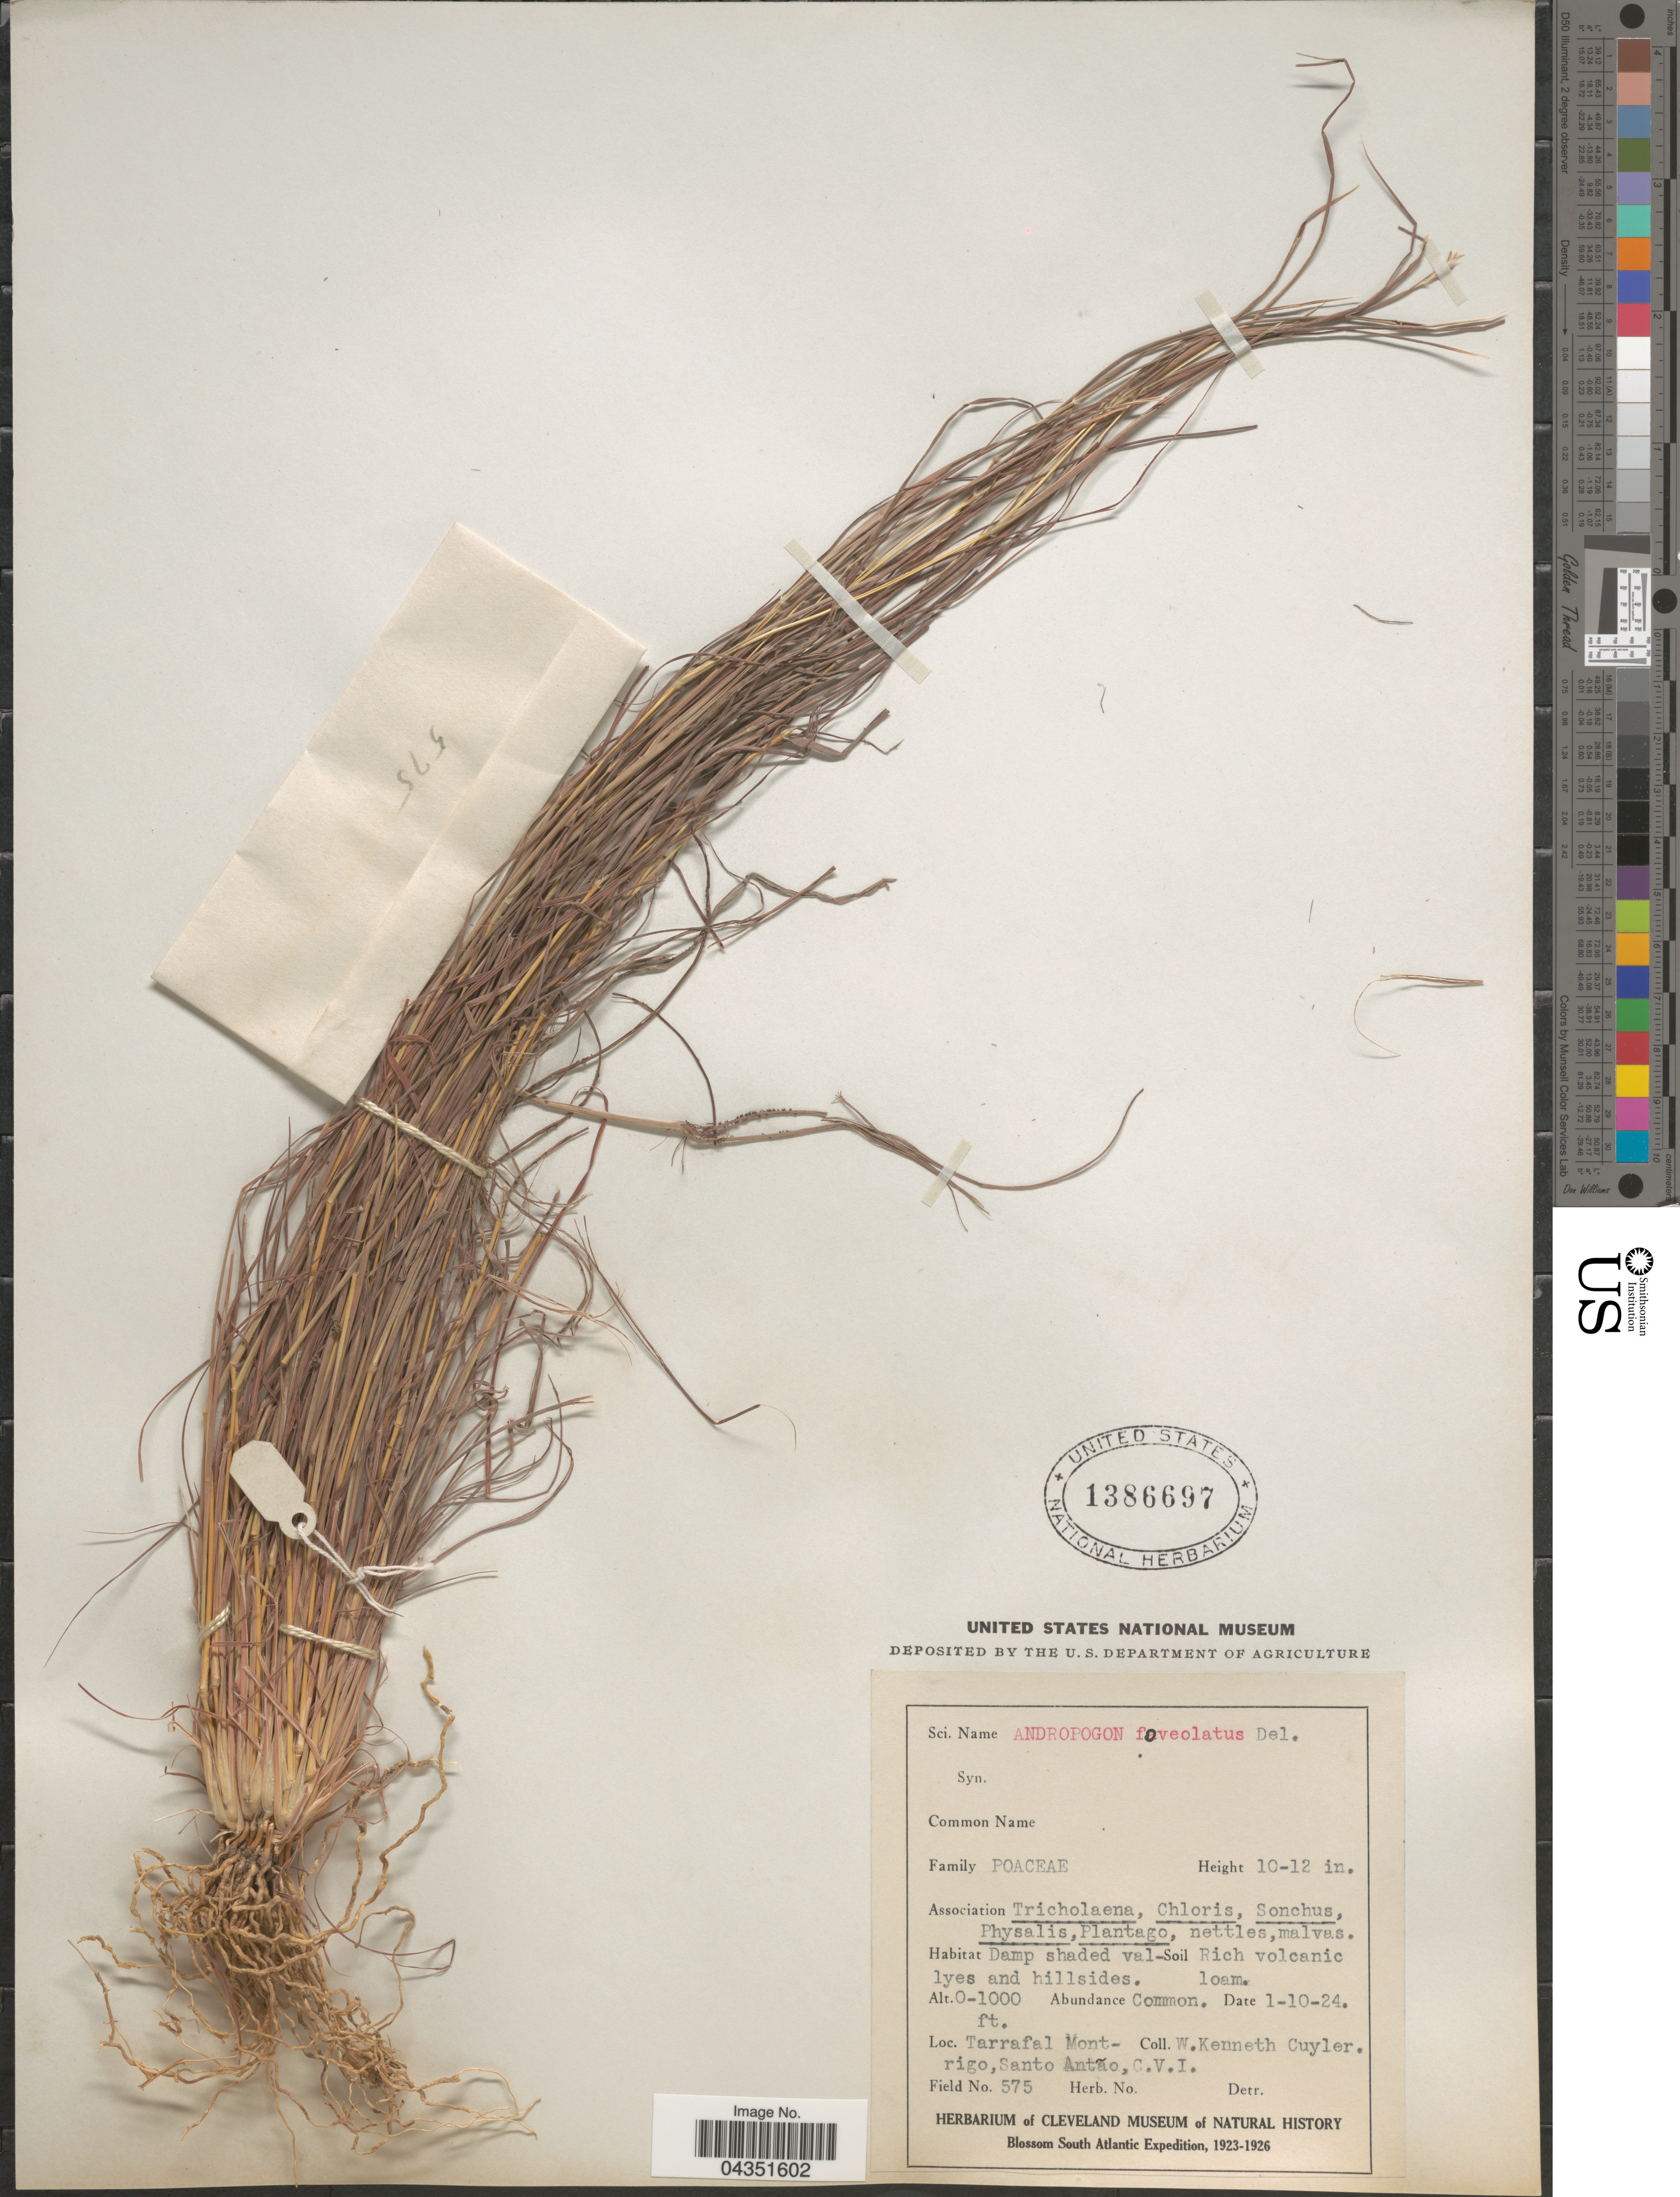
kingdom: Plantae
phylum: Tracheophyta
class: Liliopsida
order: Poales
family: Poaceae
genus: Eremopogon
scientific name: Eremopogon foveolatus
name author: (Delile) Stapf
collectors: W. Cuyler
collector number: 575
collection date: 1924-10-01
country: Cape Verde Islands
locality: Tarrafal Montrigo, Santo Antão. Blossom South Atlantic Expedition, 1923-1926.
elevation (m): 0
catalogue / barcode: US 1386697